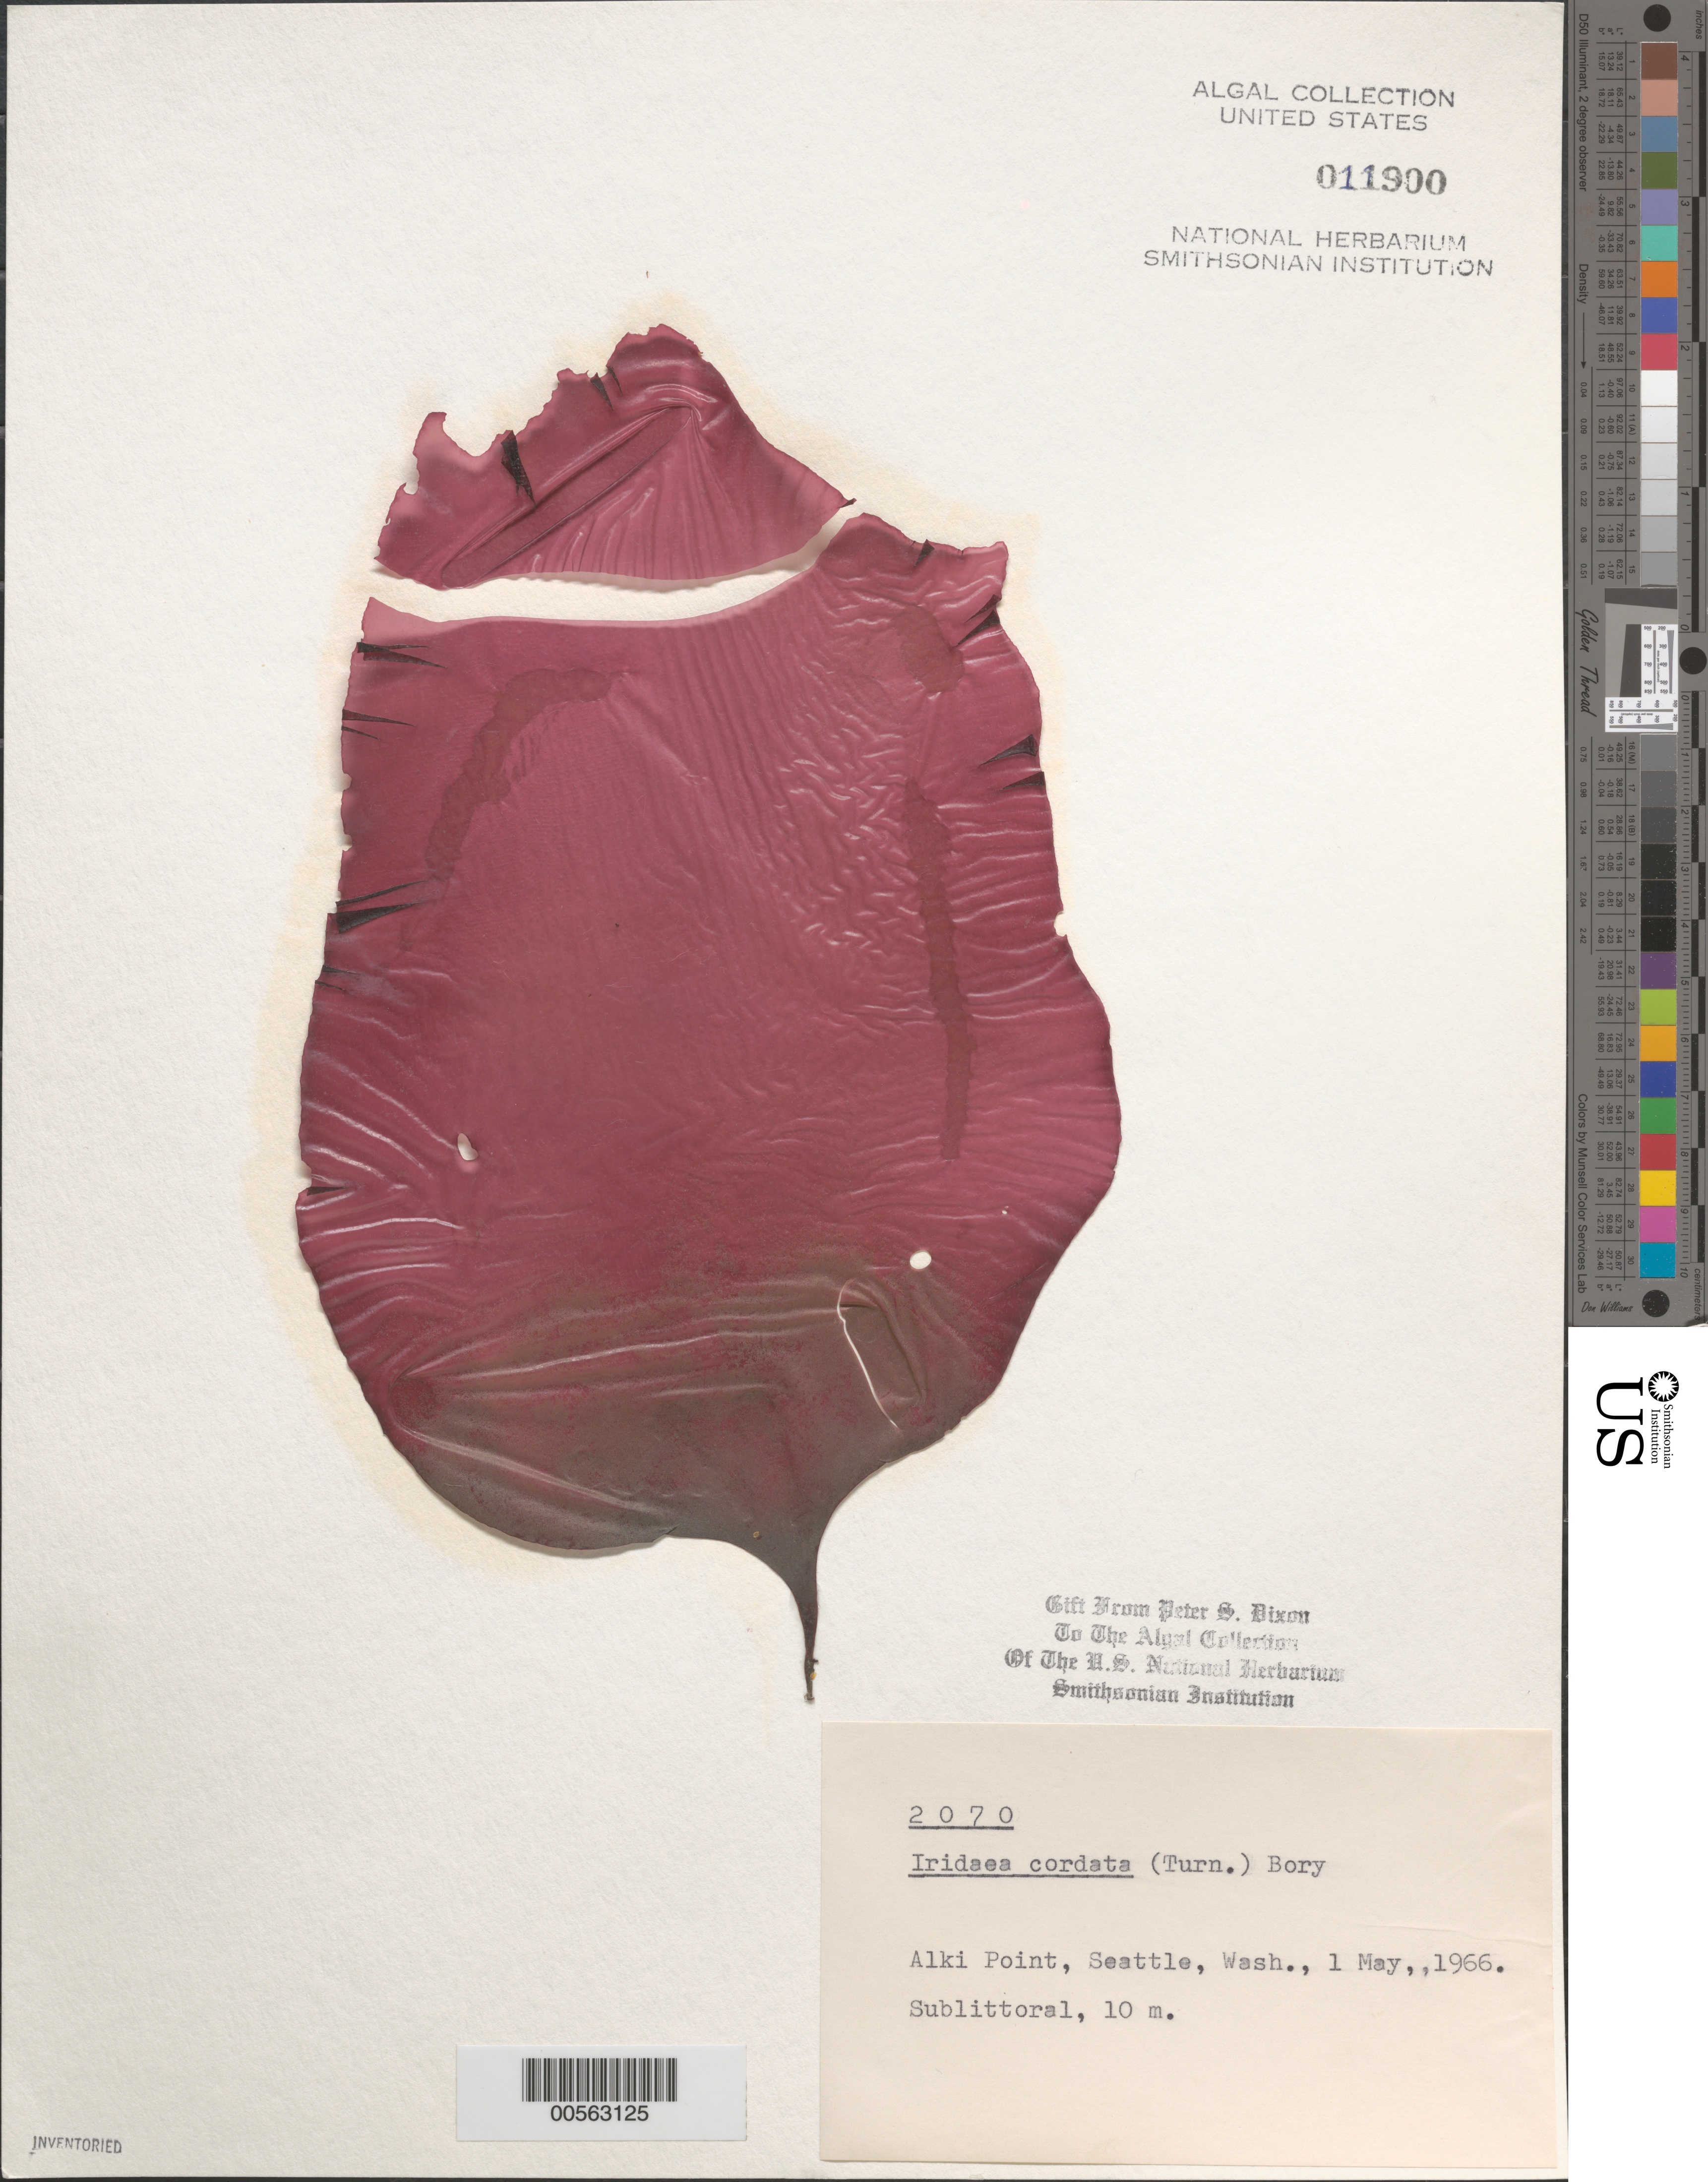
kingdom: Plantae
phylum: Rhodophyta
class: Florideophyceae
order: Gigartinales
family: Gigartinaceae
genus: Iridaea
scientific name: Iridaea cordata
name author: (Turner) Bory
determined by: Dixon, P. S.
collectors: P. S. Dixon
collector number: PSD 2070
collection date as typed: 01 May 1966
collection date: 1966-05-01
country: United States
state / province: Washington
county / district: King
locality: Alki Point, Seattle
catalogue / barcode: US 11900